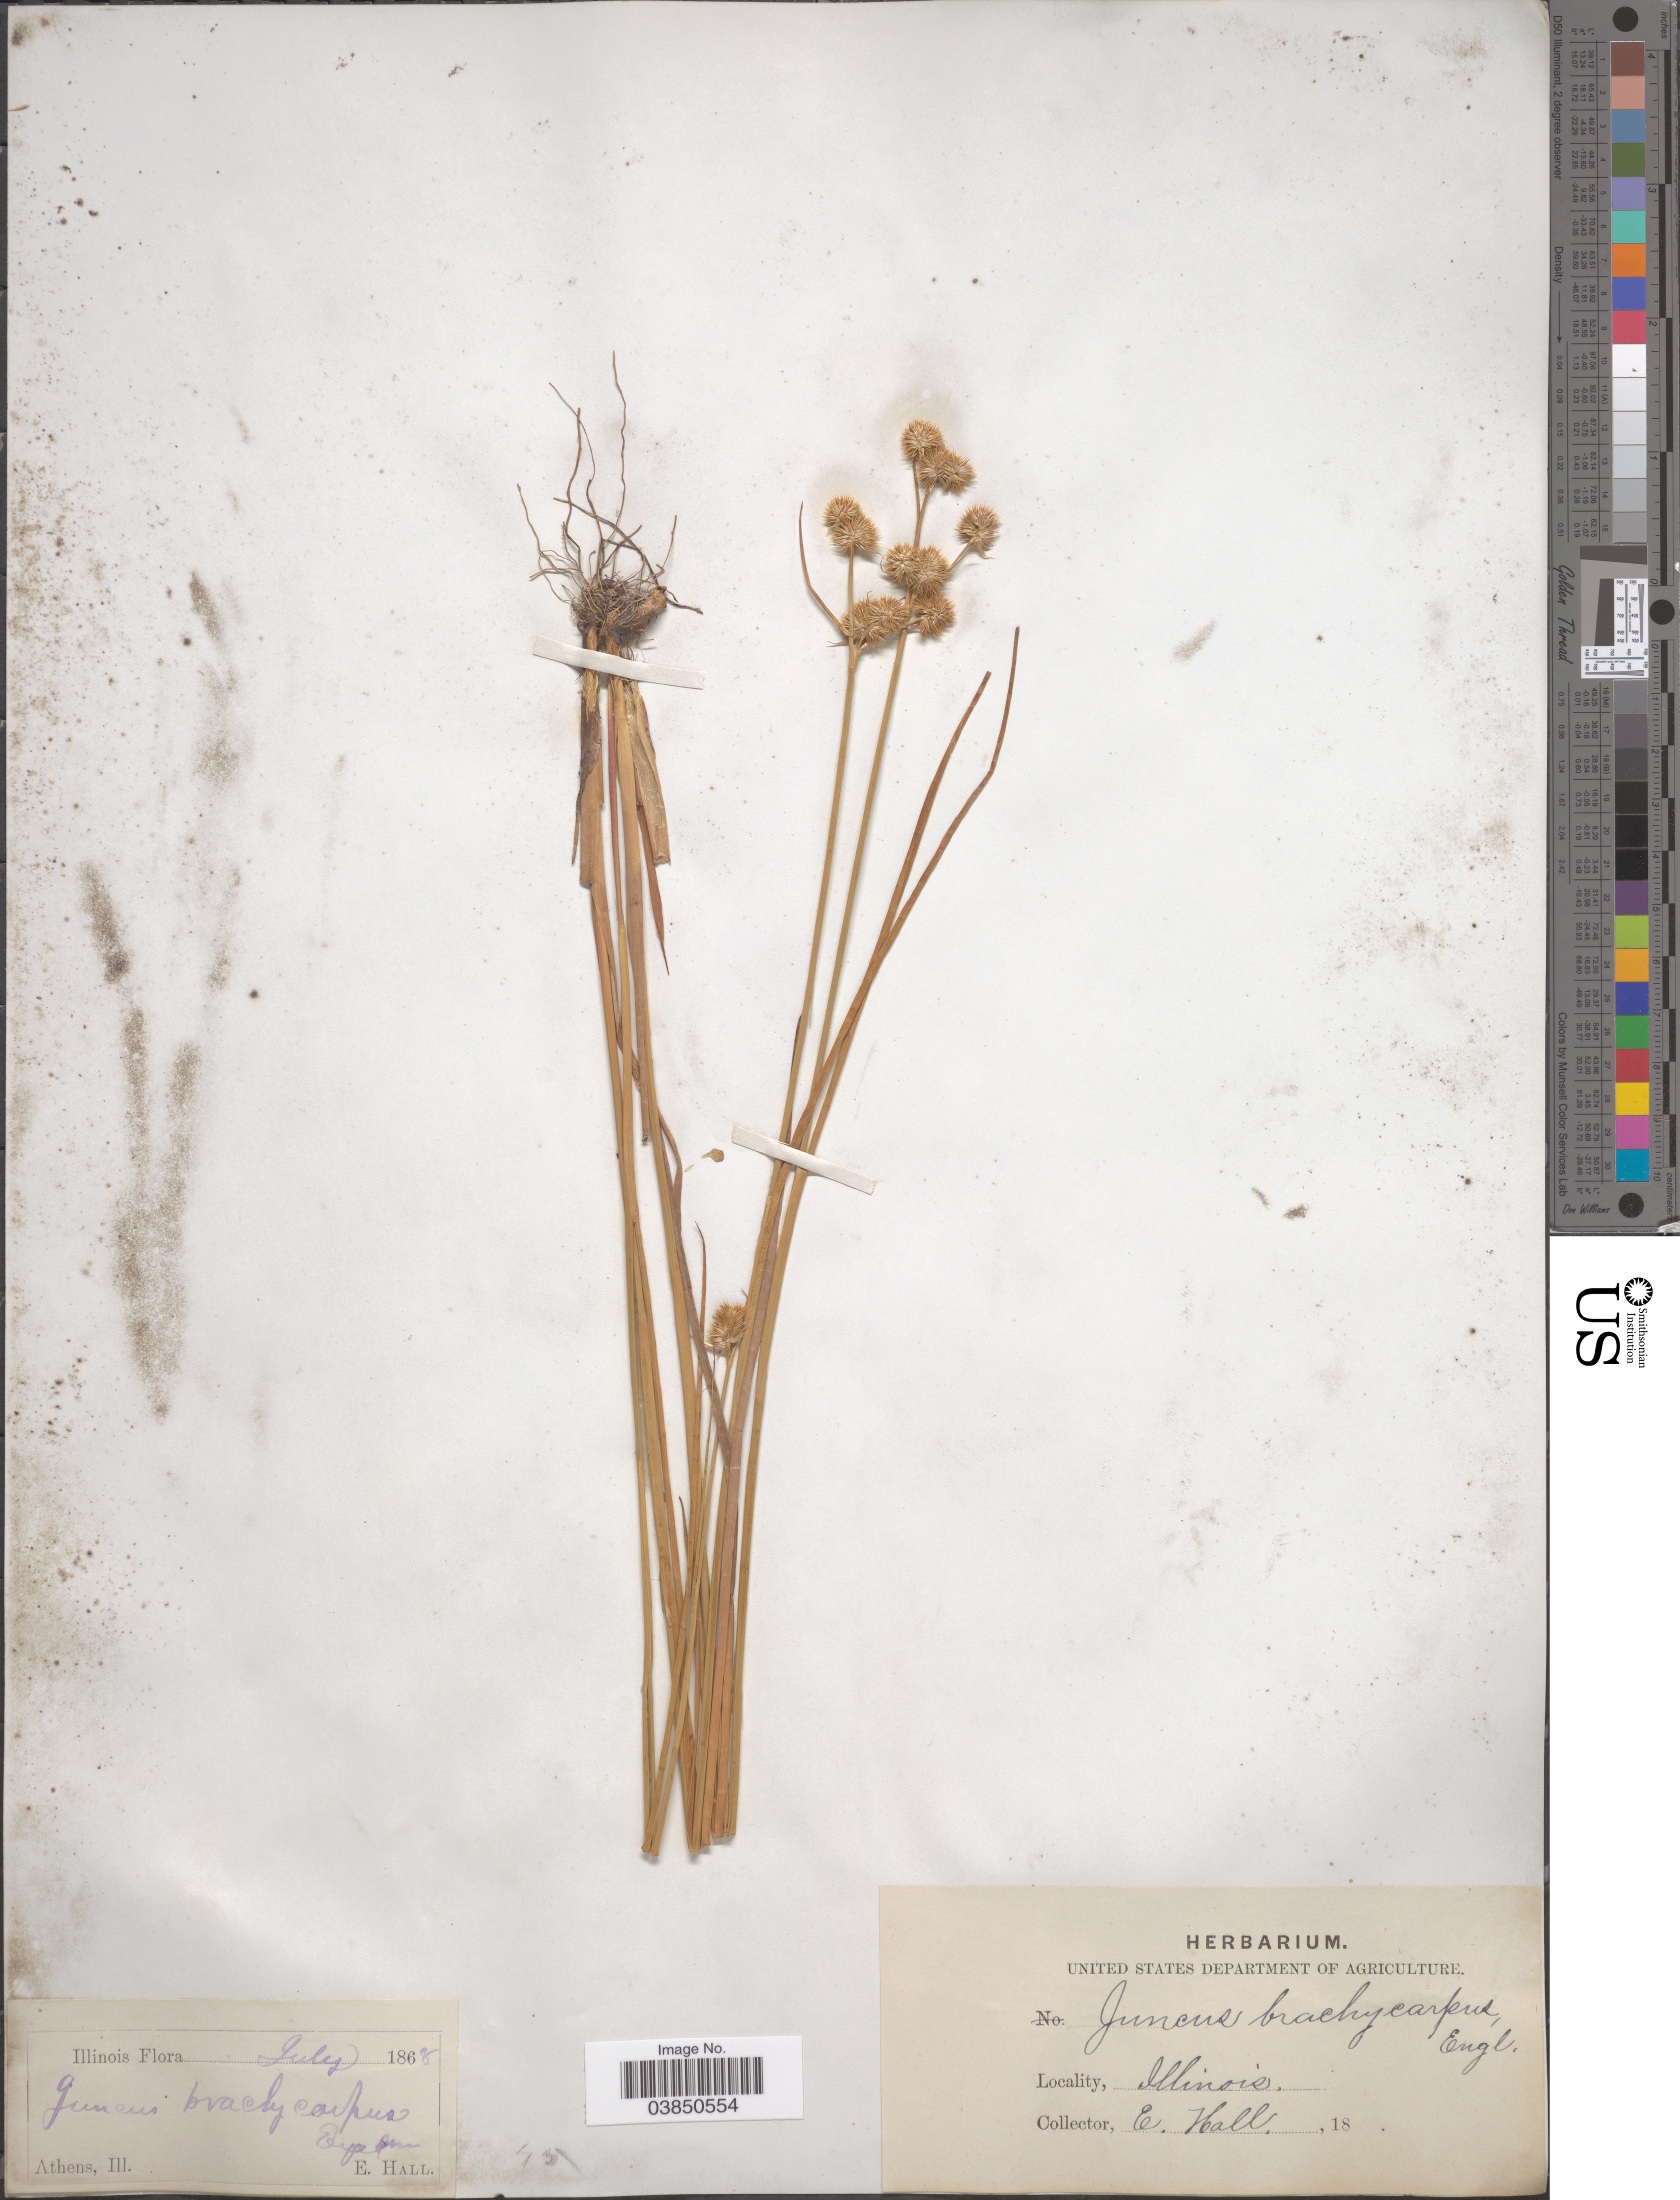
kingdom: Plantae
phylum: Tracheophyta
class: Liliopsida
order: Poales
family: Juncaceae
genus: Juncus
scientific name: Juncus brachycarpus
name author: Engelm.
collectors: E. Hall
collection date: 1868-07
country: United States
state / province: Illinois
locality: Athens.